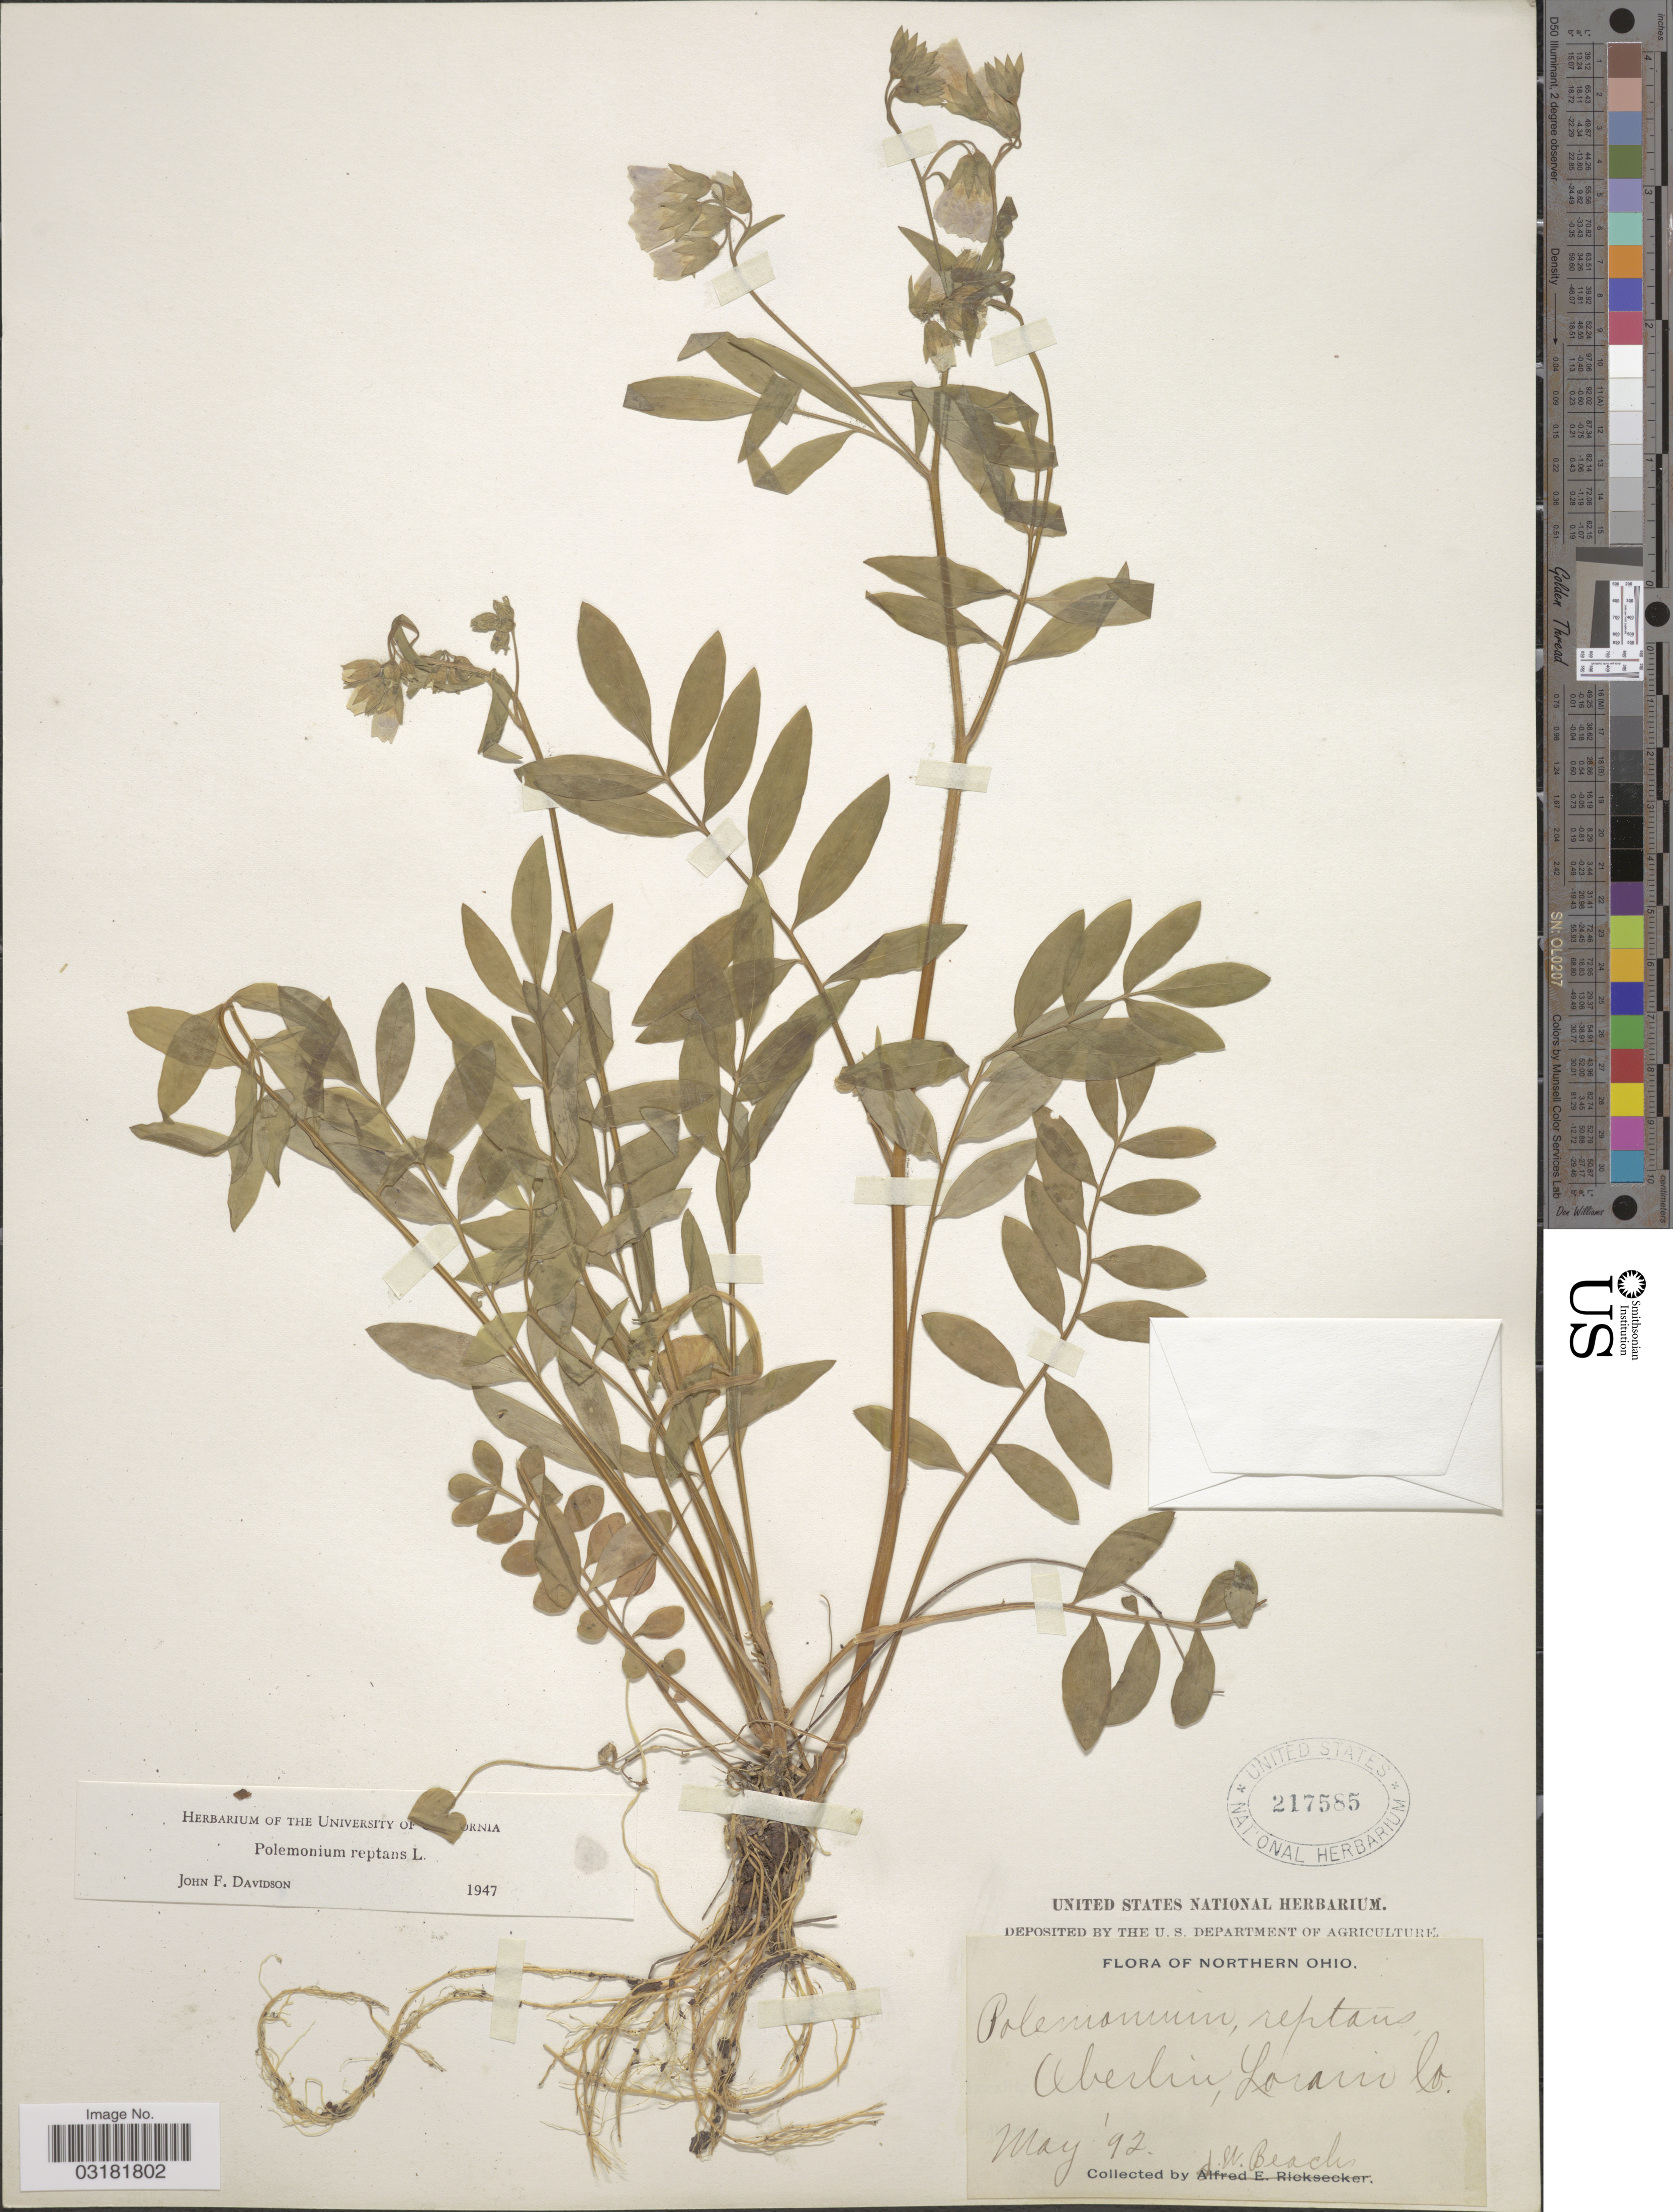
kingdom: Plantae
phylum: Tracheophyta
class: Magnoliopsida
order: Ericales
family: Polemoniaceae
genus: Polemonium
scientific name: Polemonium reptans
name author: L.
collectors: J. Beach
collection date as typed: Transcribed d/m/y: /5/92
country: United States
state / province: Ohio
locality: Northern Ohio. Oberlin, Lorain Co.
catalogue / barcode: US 217585